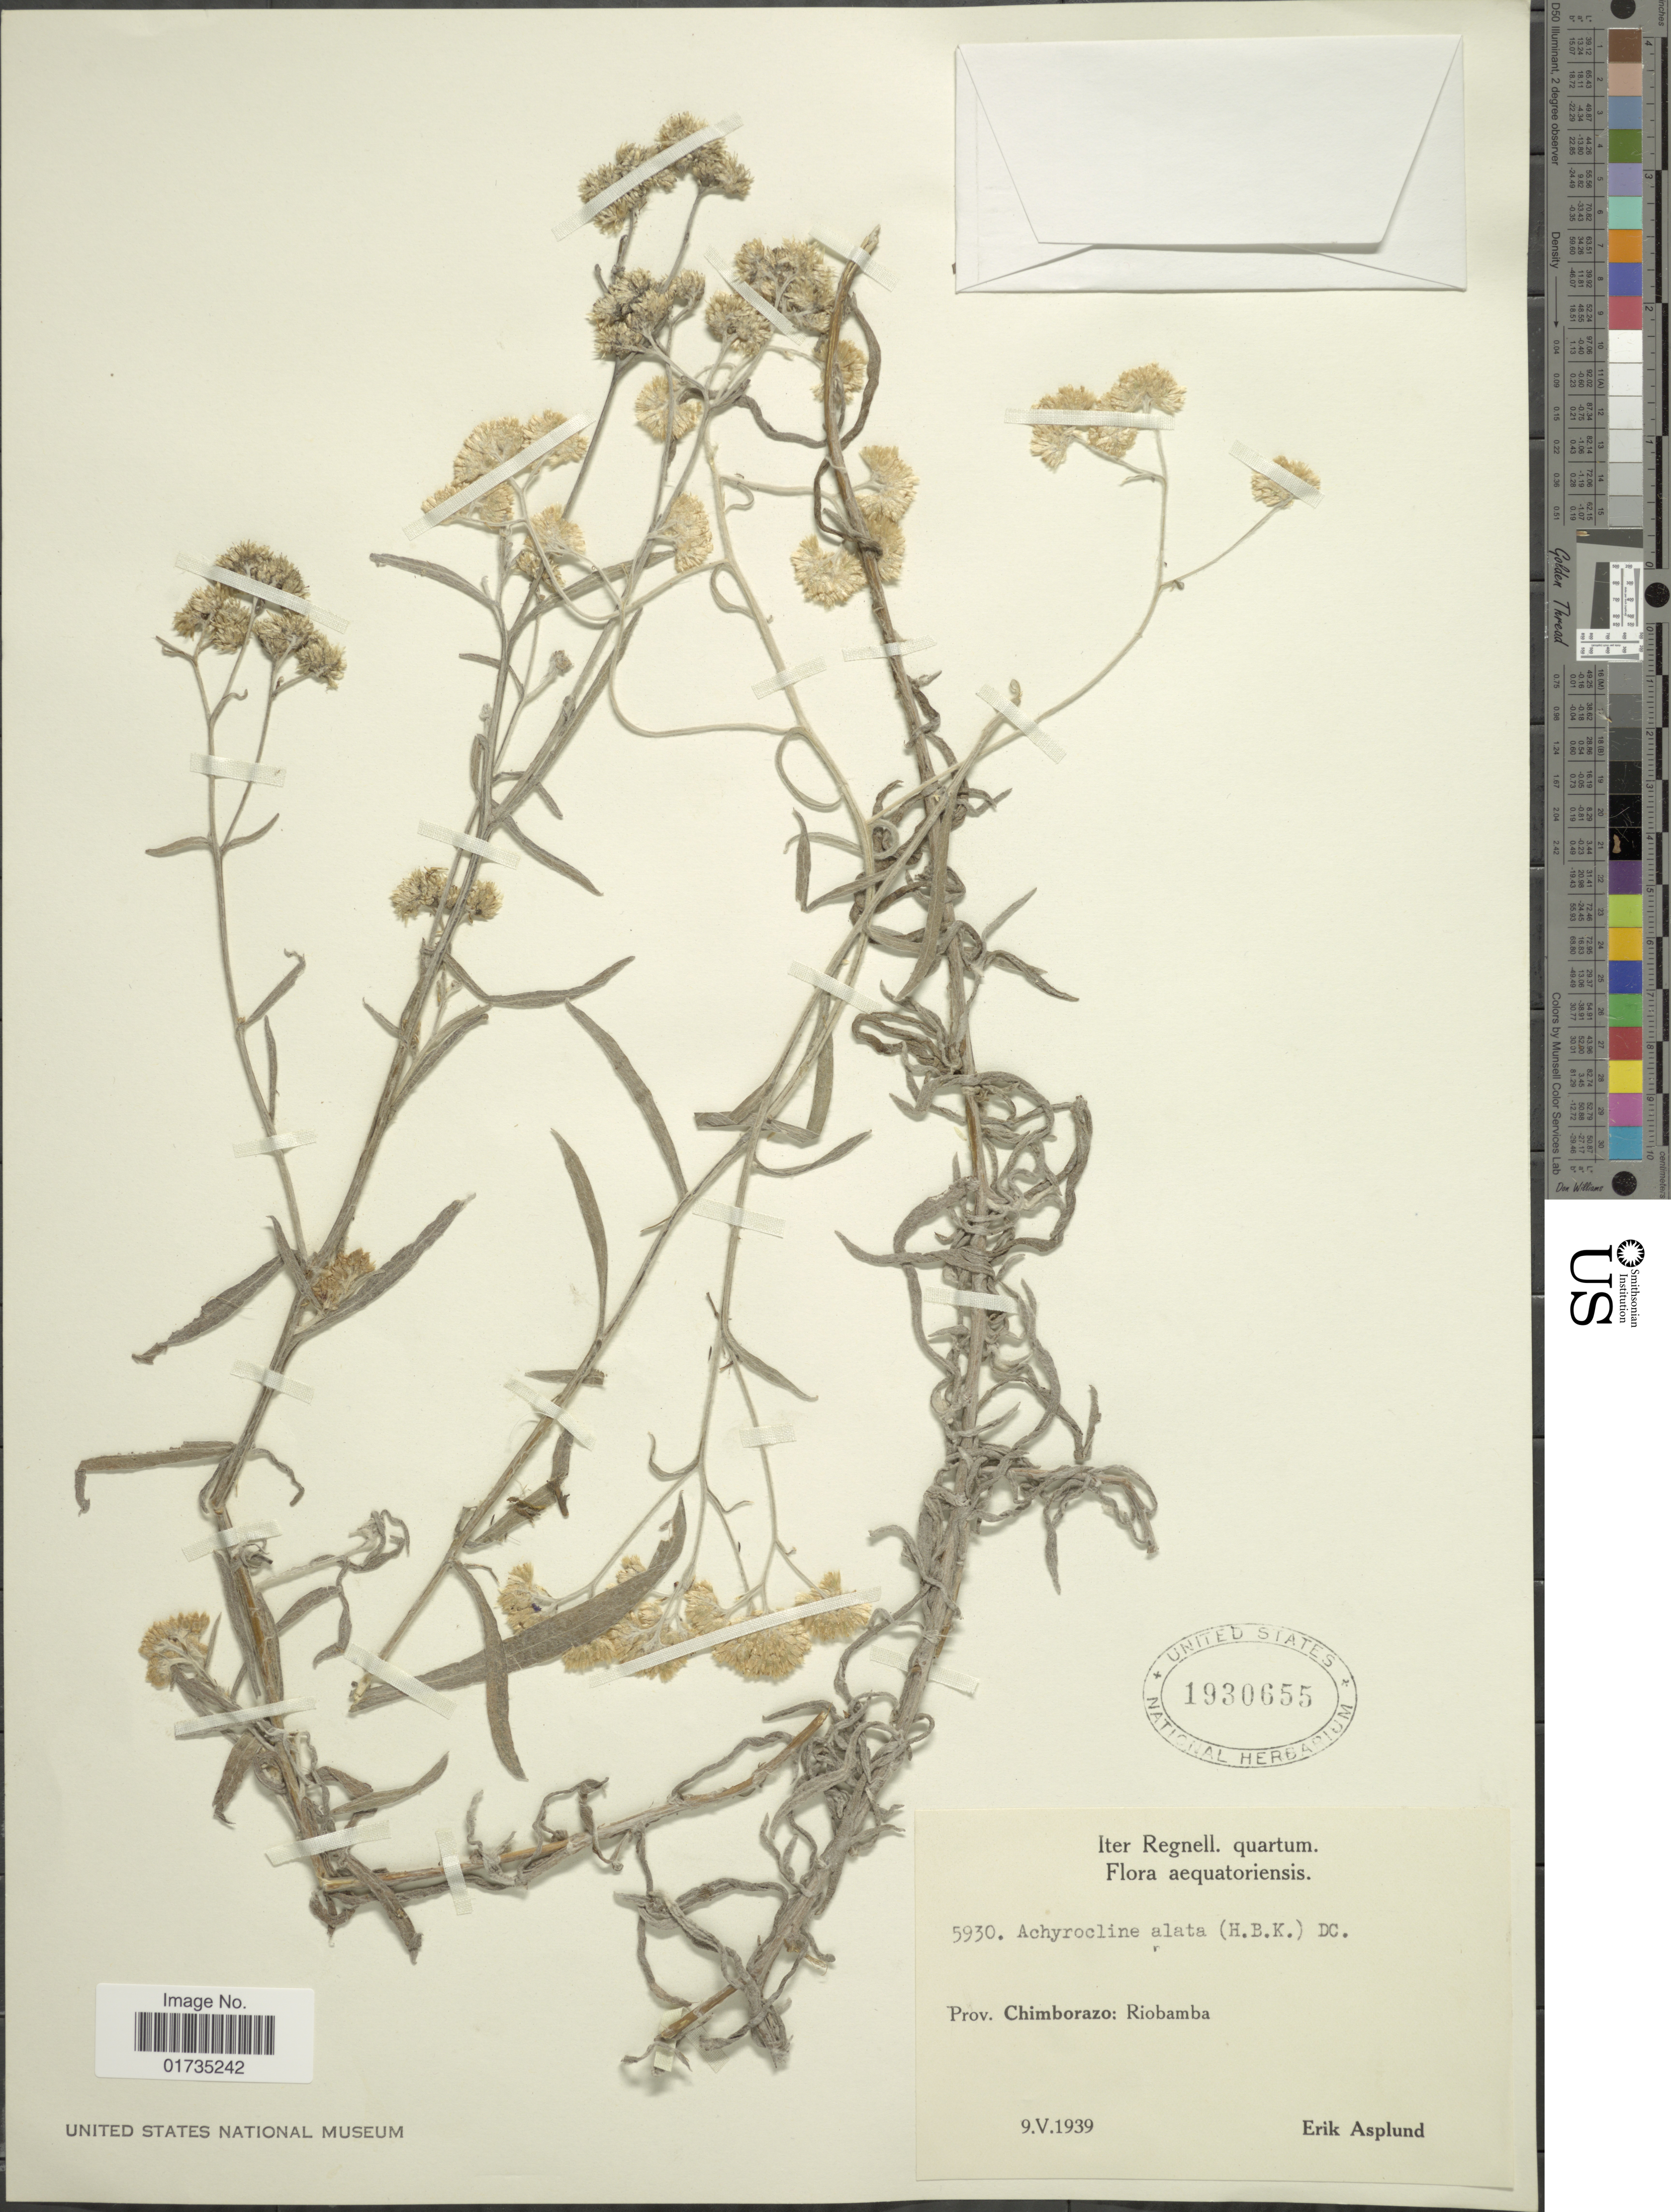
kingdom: Plantae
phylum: Tracheophyta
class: Magnoliopsida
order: Asterales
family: Asteraceae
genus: Achyrocline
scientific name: Achyrocline alata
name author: (Kunth) DC.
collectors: E. Asplund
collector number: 5930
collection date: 1939-05-09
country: Ecuador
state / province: Chimborazo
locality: Aequatoriensis. Prov. Chimborazo: Riobamba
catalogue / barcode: US 1930655